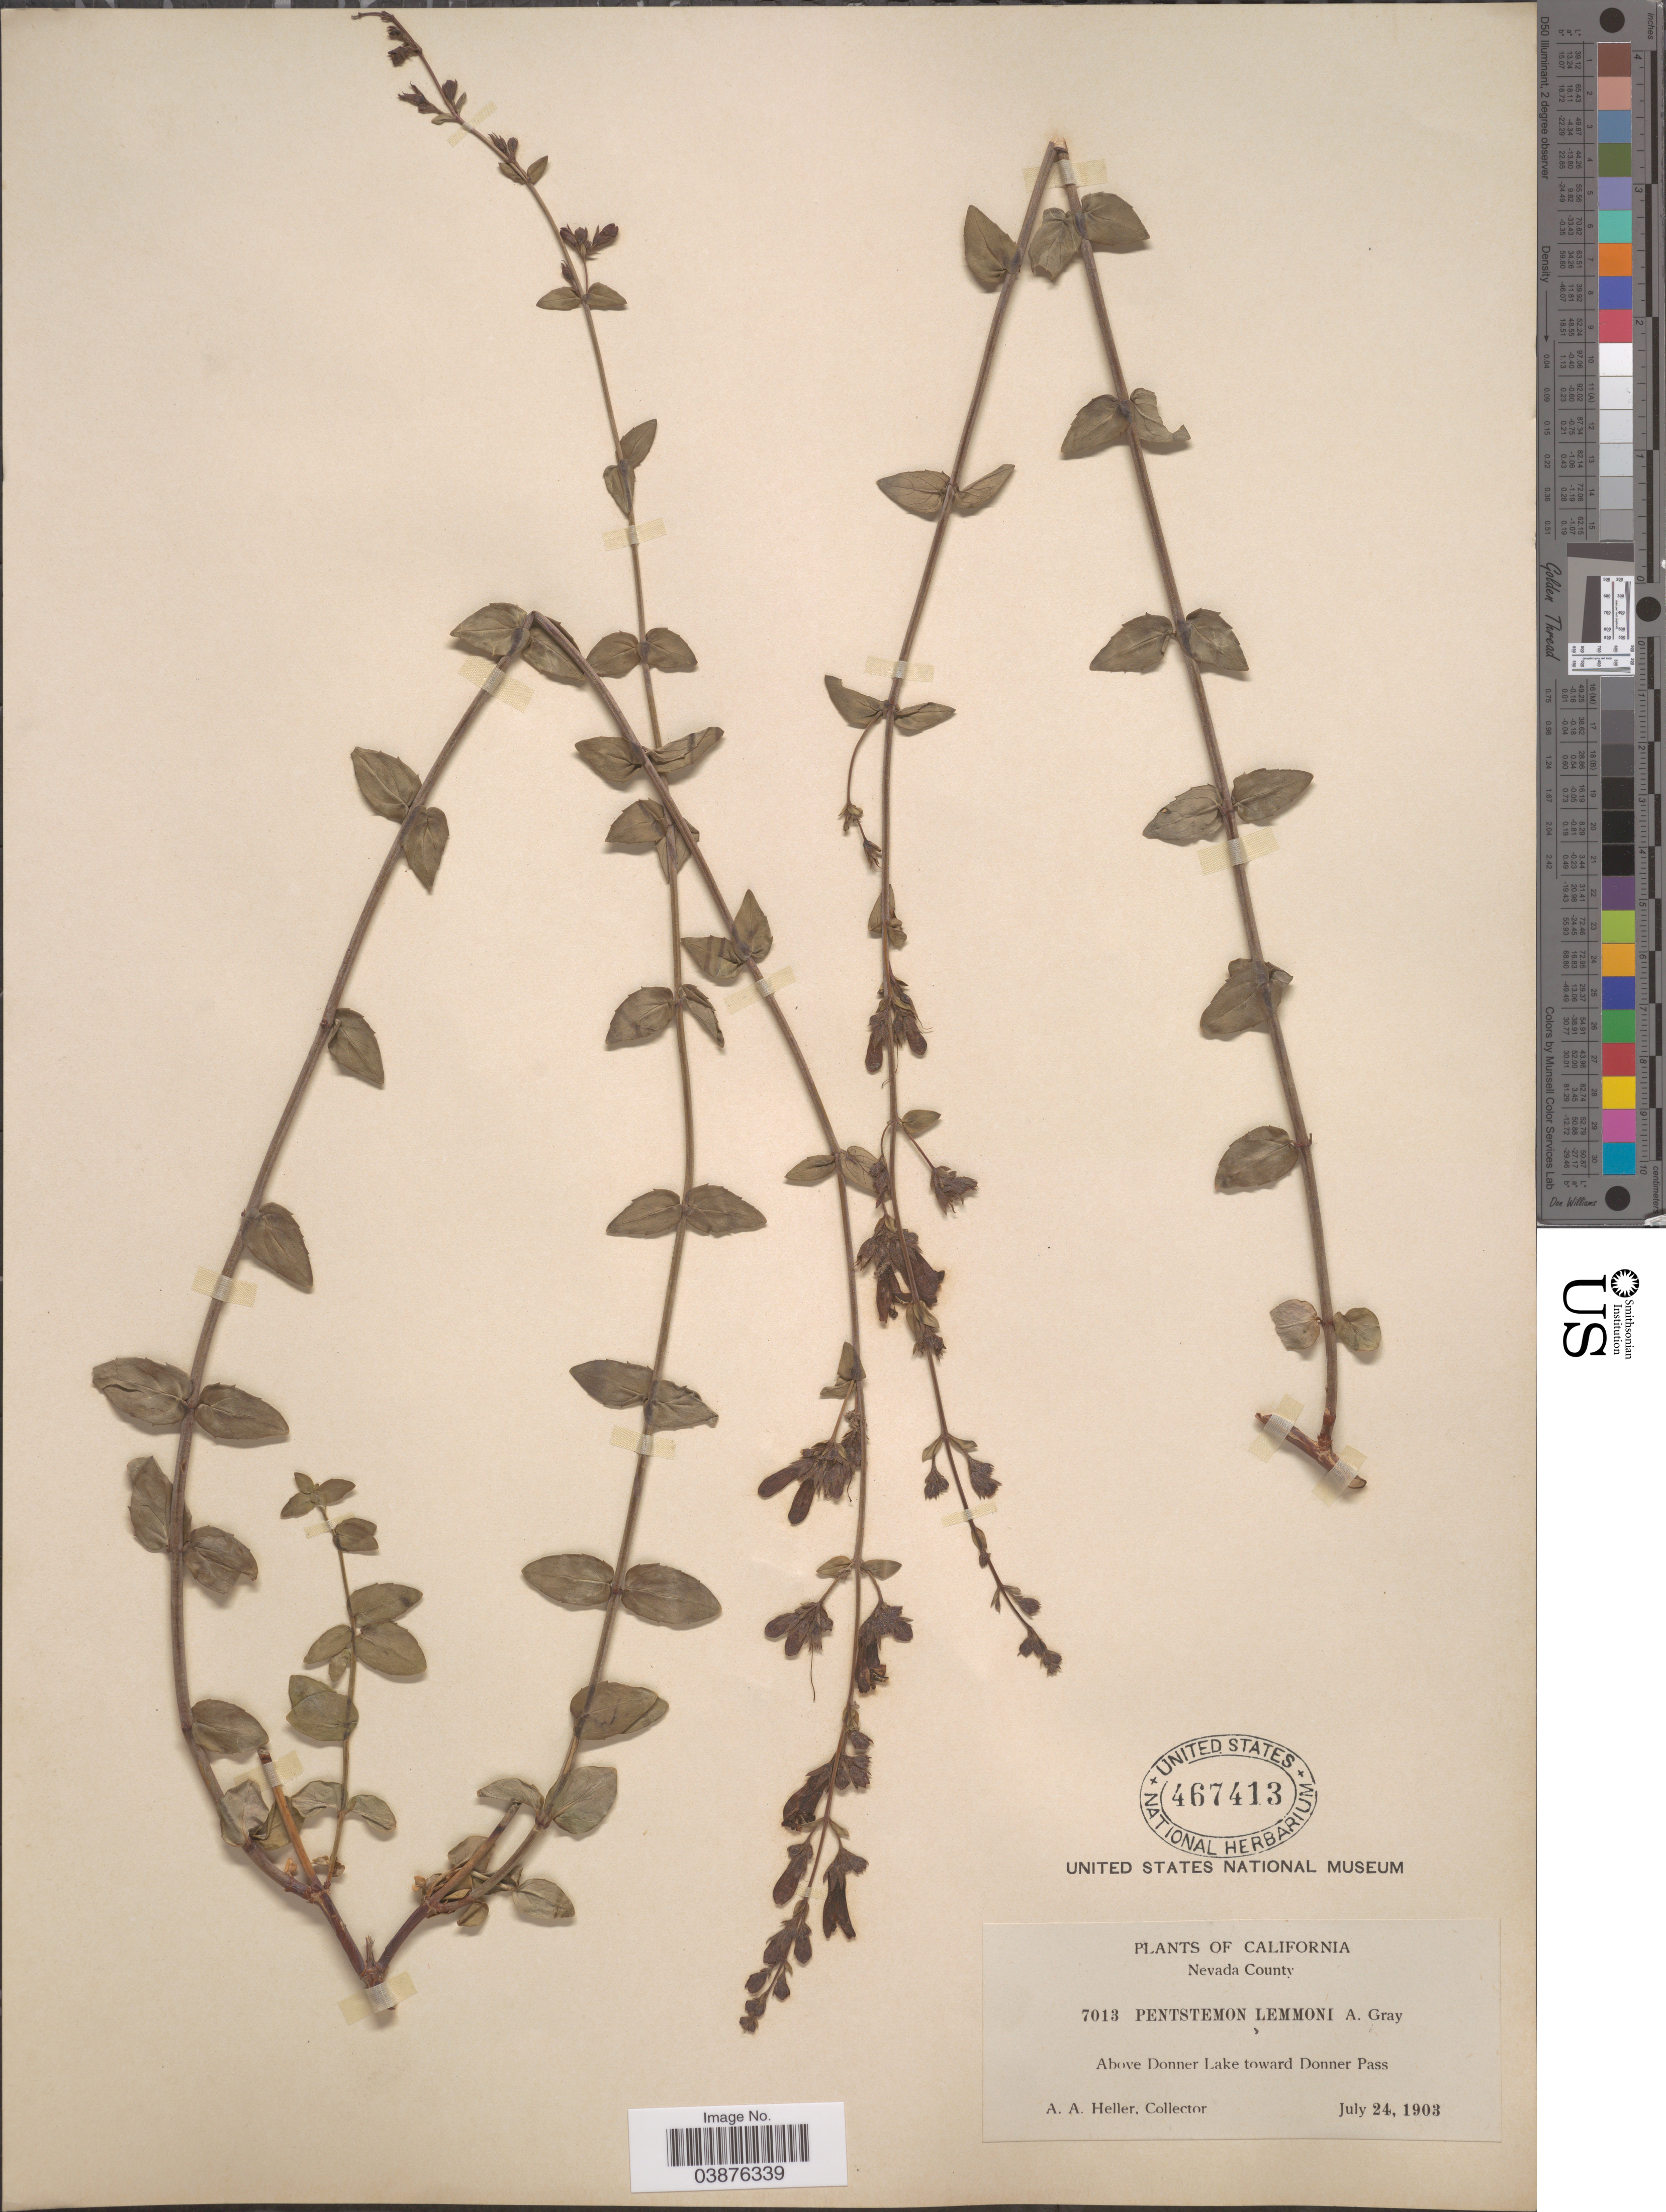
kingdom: Plantae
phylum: Tracheophyta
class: Magnoliopsida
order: Lamiales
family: Plantaginaceae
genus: Penstemon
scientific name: Penstemon lemmonii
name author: A. Gray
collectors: A. A. Heller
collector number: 7013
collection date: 1903-07-24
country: United States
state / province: California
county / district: Nevada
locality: Nevada County. Above Donner Lake toward Donner Pass.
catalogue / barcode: US 467413